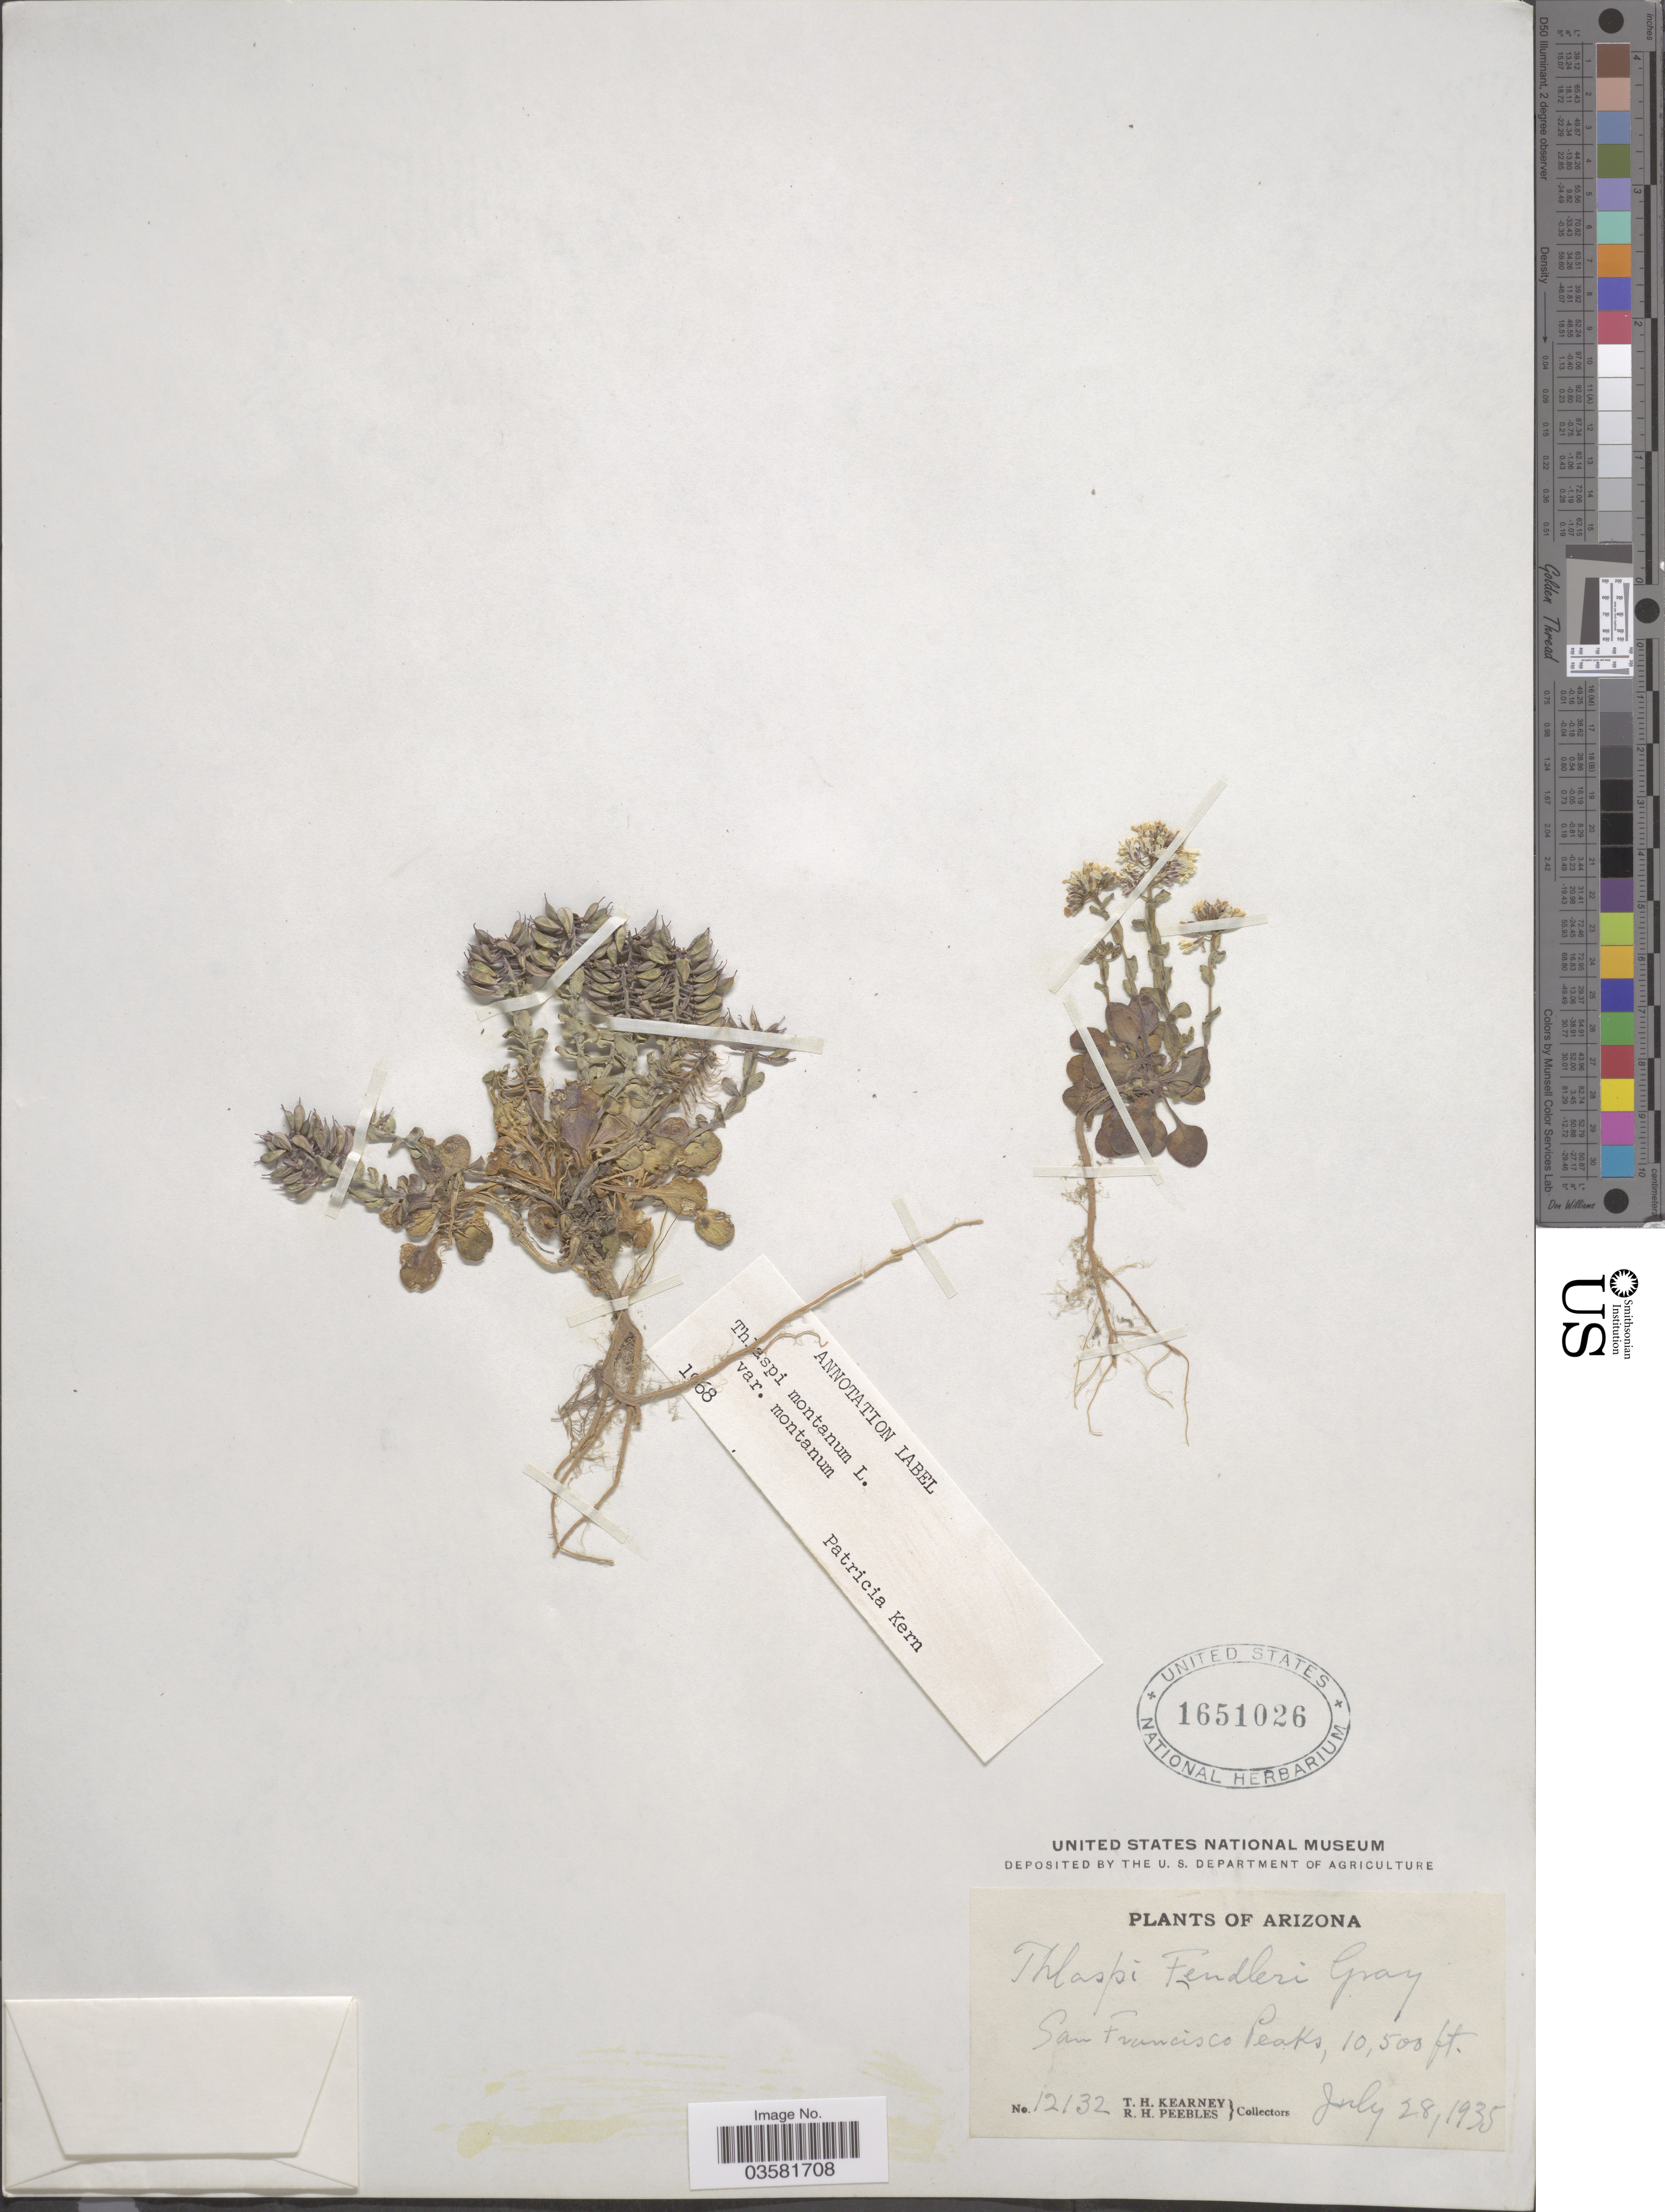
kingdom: Plantae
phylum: Tracheophyta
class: Magnoliopsida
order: Brassicales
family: Brassicaceae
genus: Thlaspi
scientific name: Thlaspi montanum var. montanum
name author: L.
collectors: T. H. Kearney & R. H. Peebles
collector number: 12132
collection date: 1935-07-28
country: United States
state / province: Arizona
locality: San Francisco Peaks.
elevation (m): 3200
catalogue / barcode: US 1651026